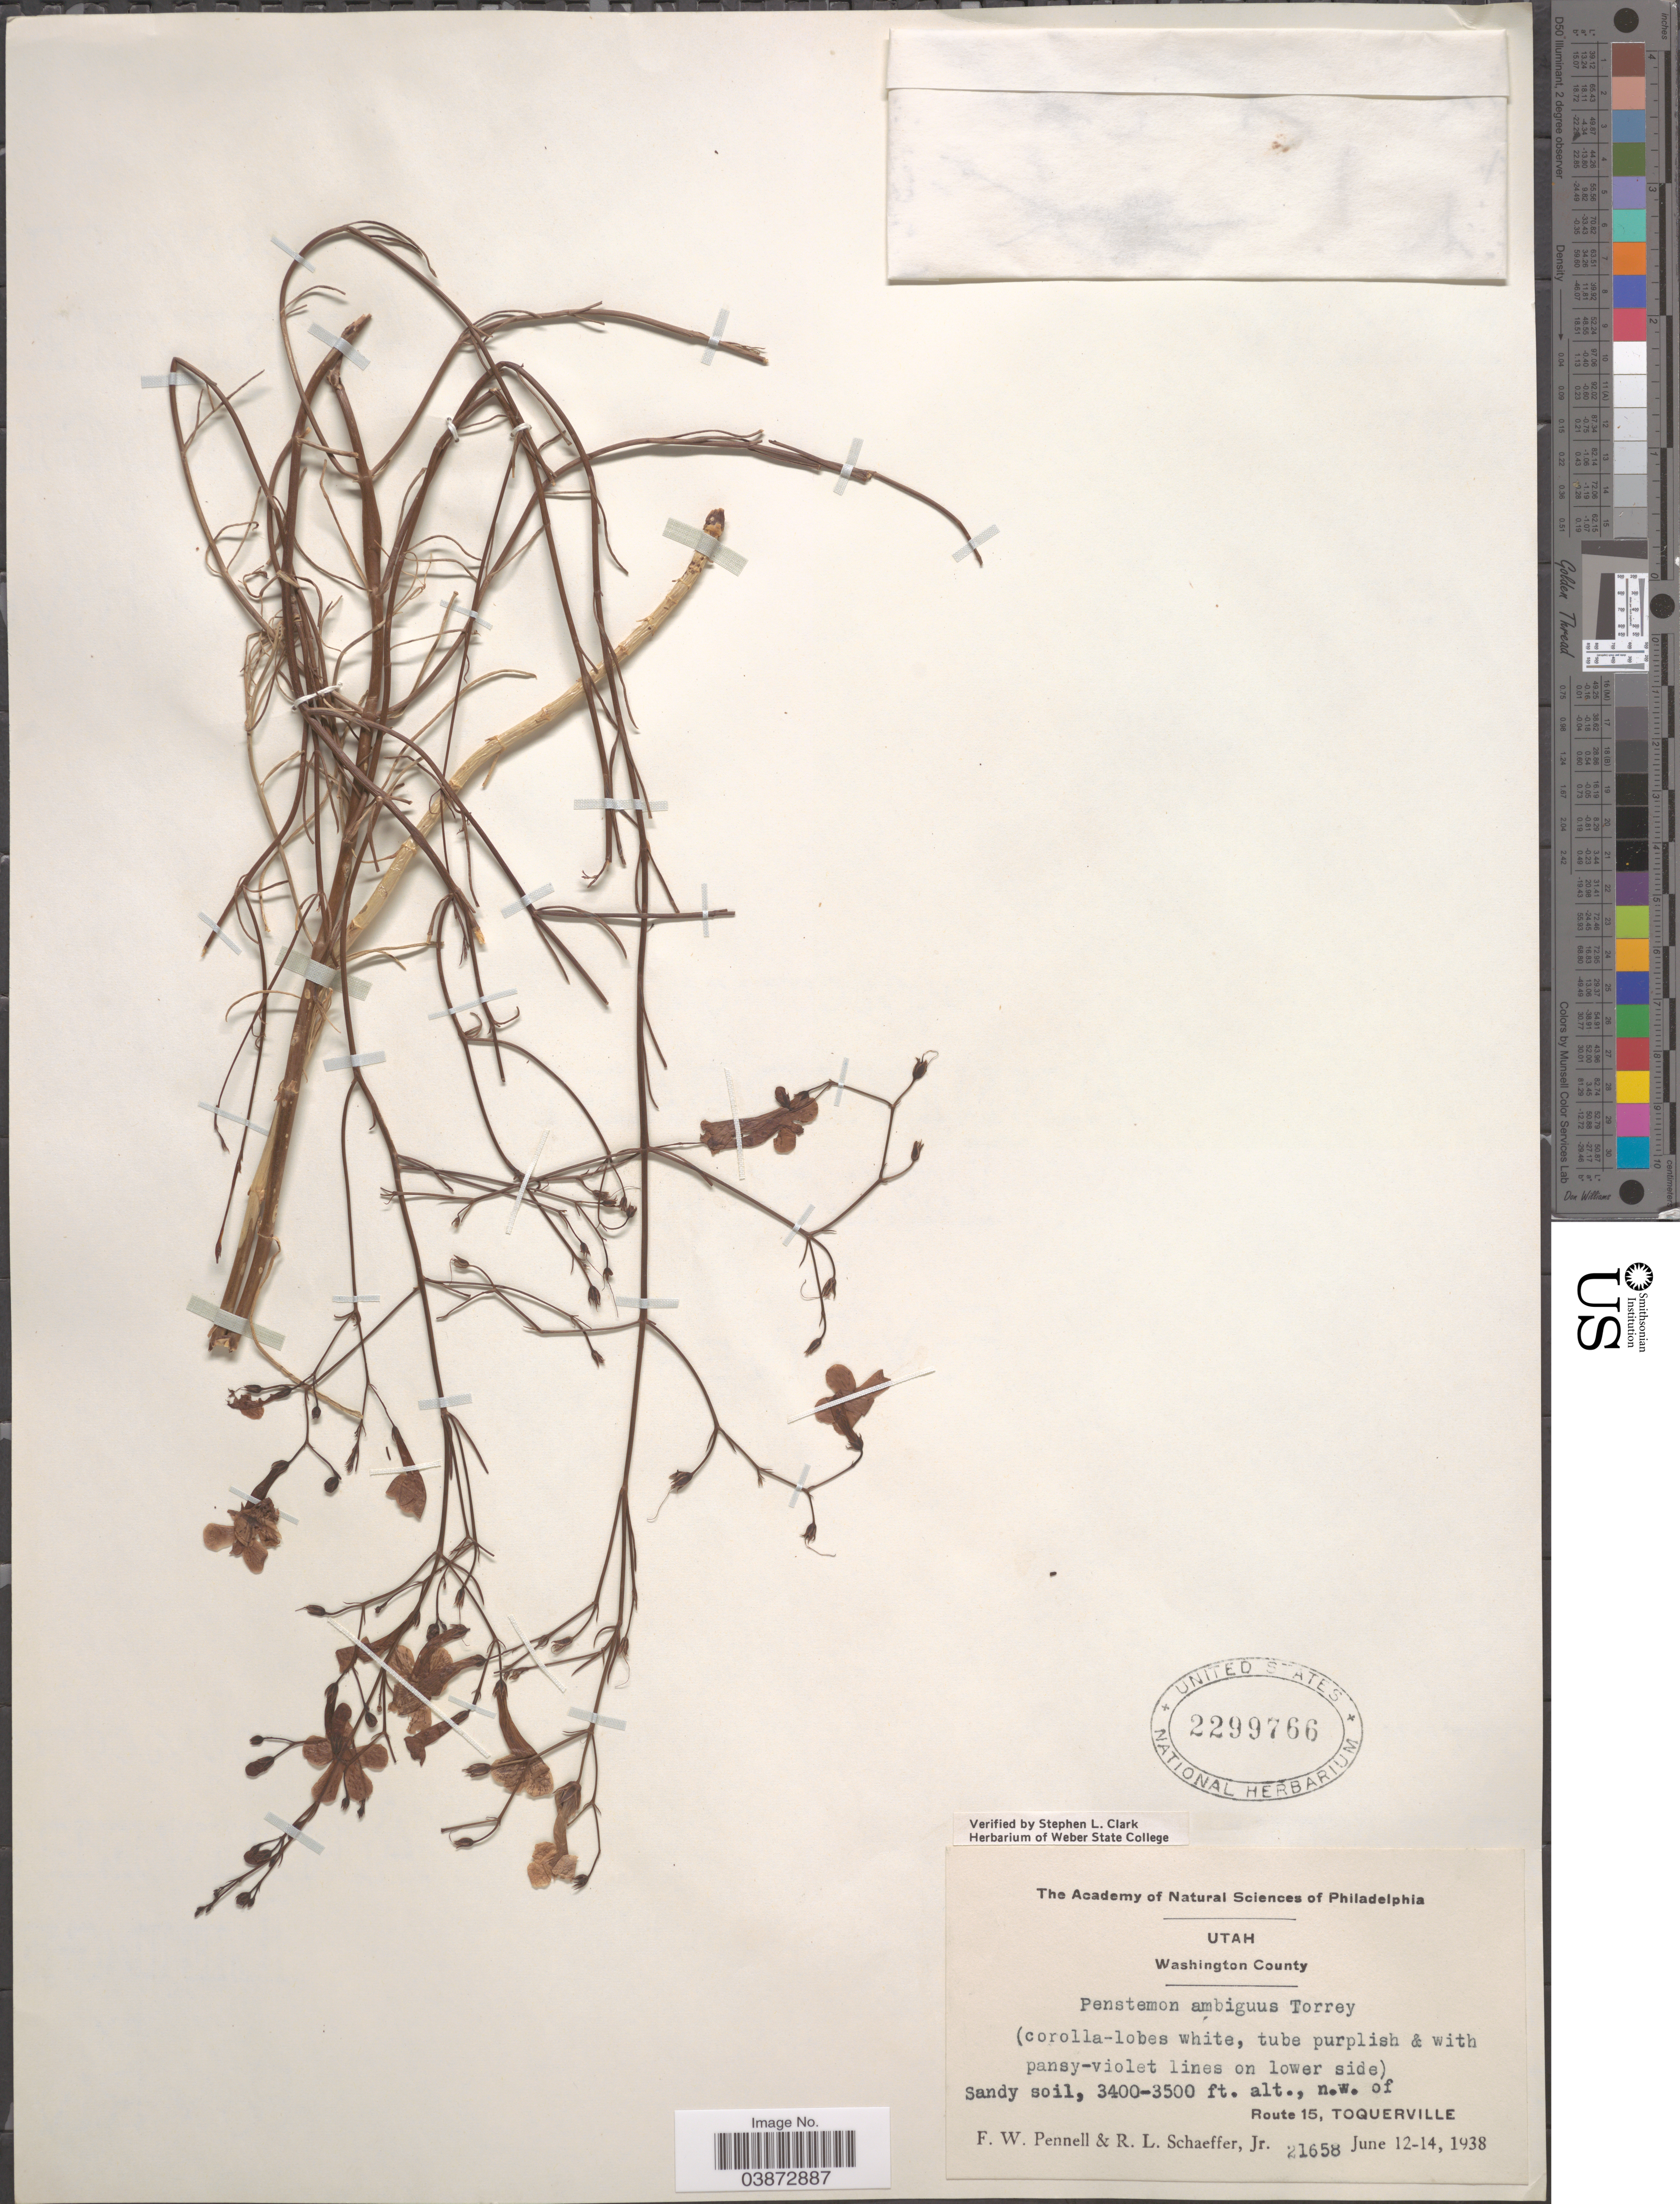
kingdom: Plantae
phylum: Tracheophyta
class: Magnoliopsida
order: Lamiales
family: Plantaginaceae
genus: Penstemon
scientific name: Penstemon ambiguus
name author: Torr.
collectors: F. W. Pennell & R. L. Schaeffer Jr.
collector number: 21658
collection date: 1938-06-12/1938-06-14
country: United States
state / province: Utah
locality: Washington County. N.W. of Route 15, Toquerville.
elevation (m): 1036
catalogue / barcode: US 2299766